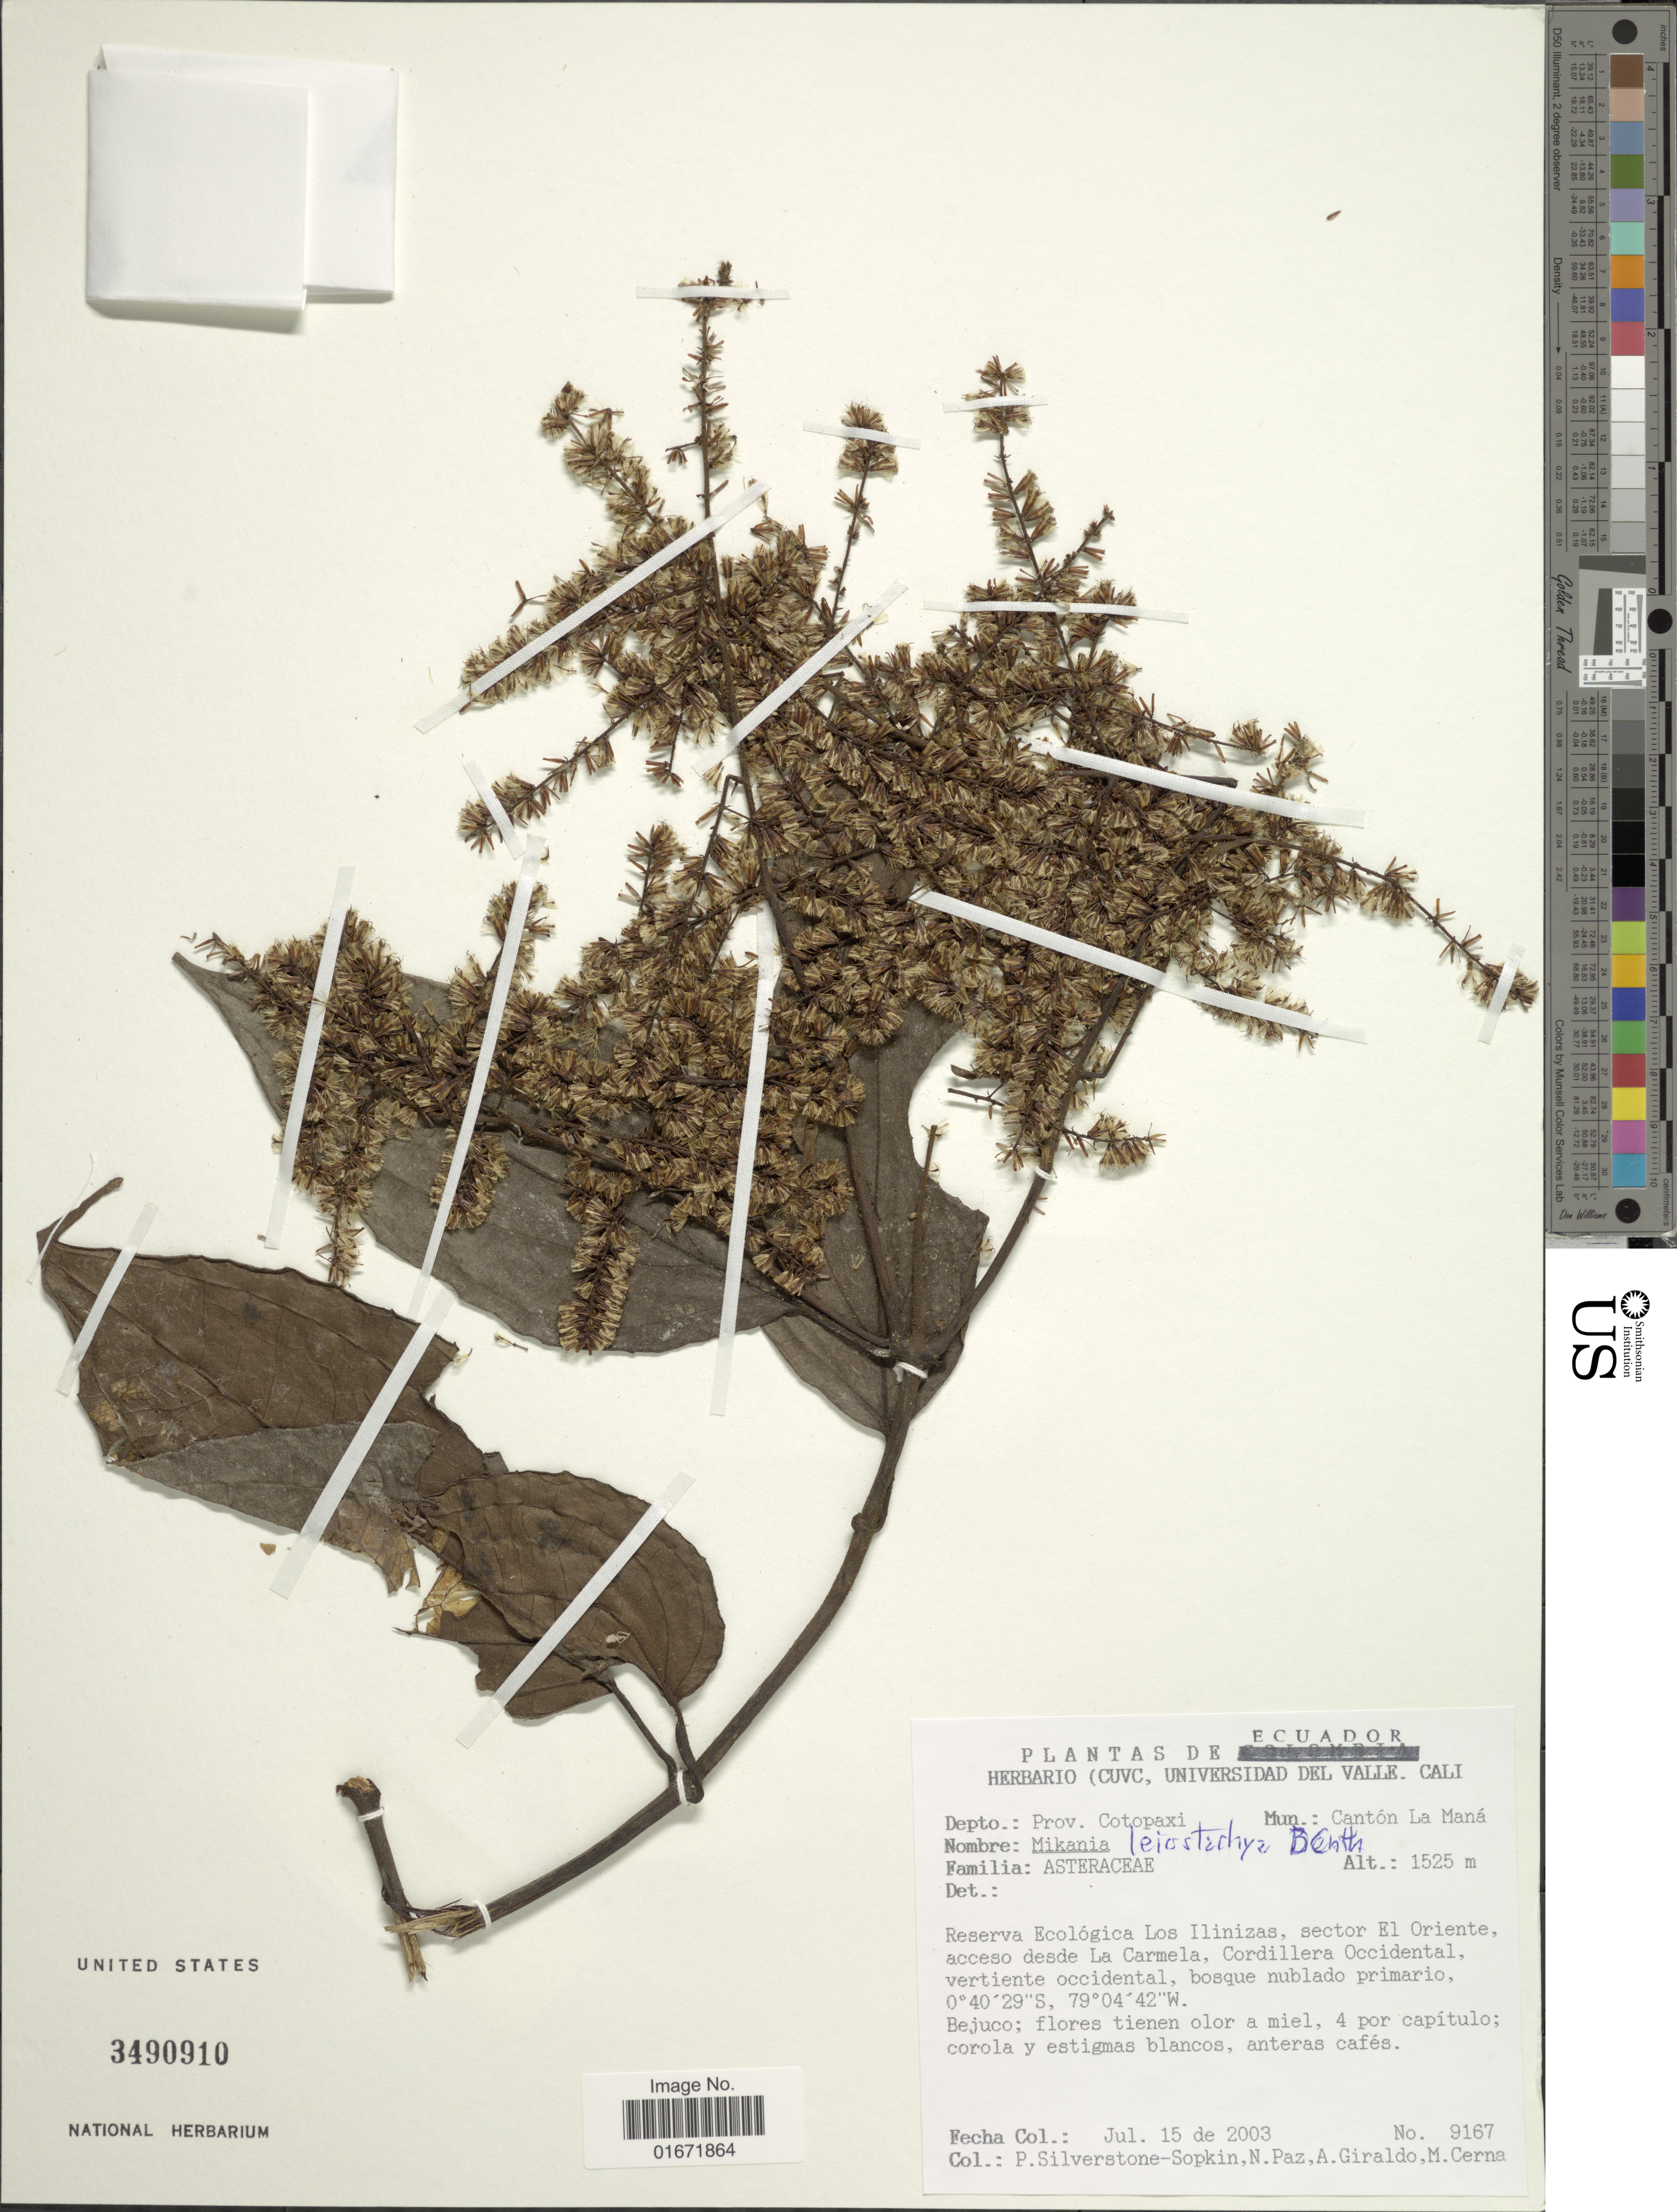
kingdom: Plantae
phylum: Tracheophyta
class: Magnoliopsida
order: Asterales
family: Asteraceae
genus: Mikania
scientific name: Mikania leiostachya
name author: Benth.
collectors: P. A. Silverstone-Sopkin, N. Paz, A. Giraldo & M. Cerna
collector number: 9167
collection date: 2003-07-15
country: Ecuador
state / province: Cotopaxi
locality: Depto.: Prov. Cotopaxi. Mun.: Cantón Maná. Reserva Ecológica Los Ilinizas, sector El Oriente, acceso desde La Carmela, Cordillera Occidental, vertiente occidental, bosque nublado primario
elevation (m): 1525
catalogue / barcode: US 3490910